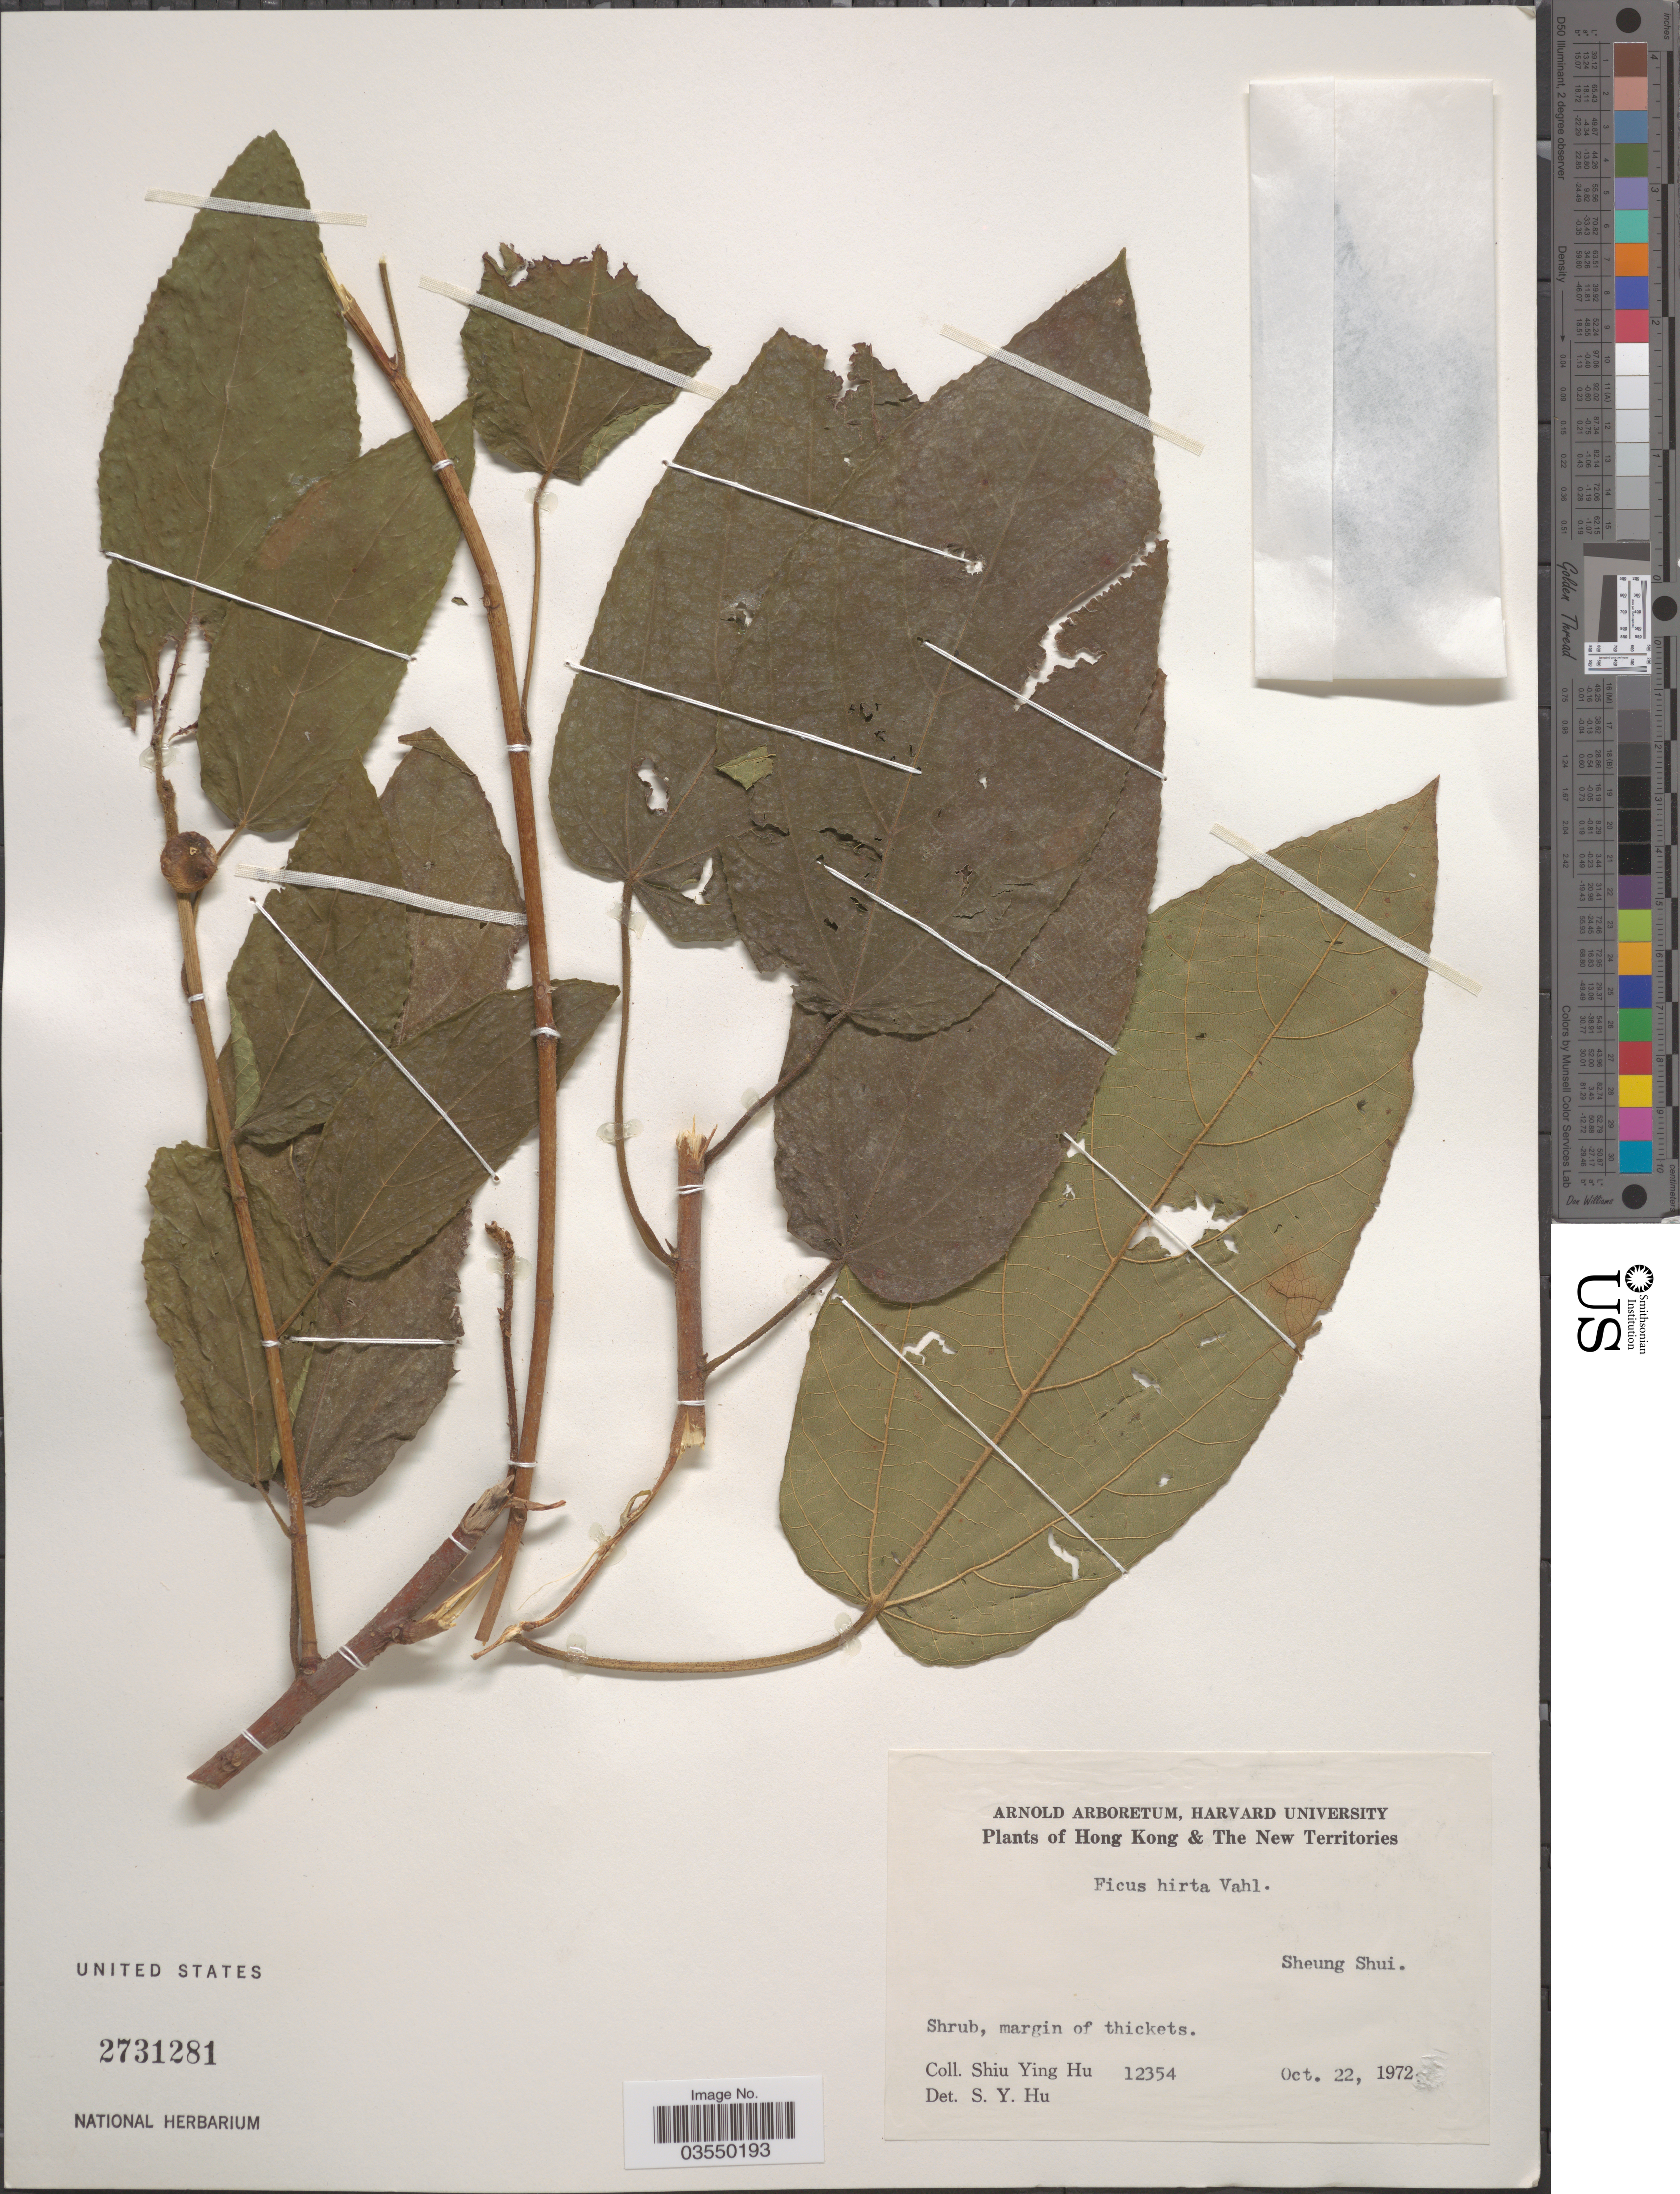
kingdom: Plantae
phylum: Tracheophyta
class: Magnoliopsida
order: Rosales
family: Moraceae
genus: Ficus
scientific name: Ficus hirta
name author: Vahl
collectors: S. Y. Hu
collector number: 12354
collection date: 1972-10-22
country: China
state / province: Hong Kong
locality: The New Territories. Sheung Shui.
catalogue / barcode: US 2731281